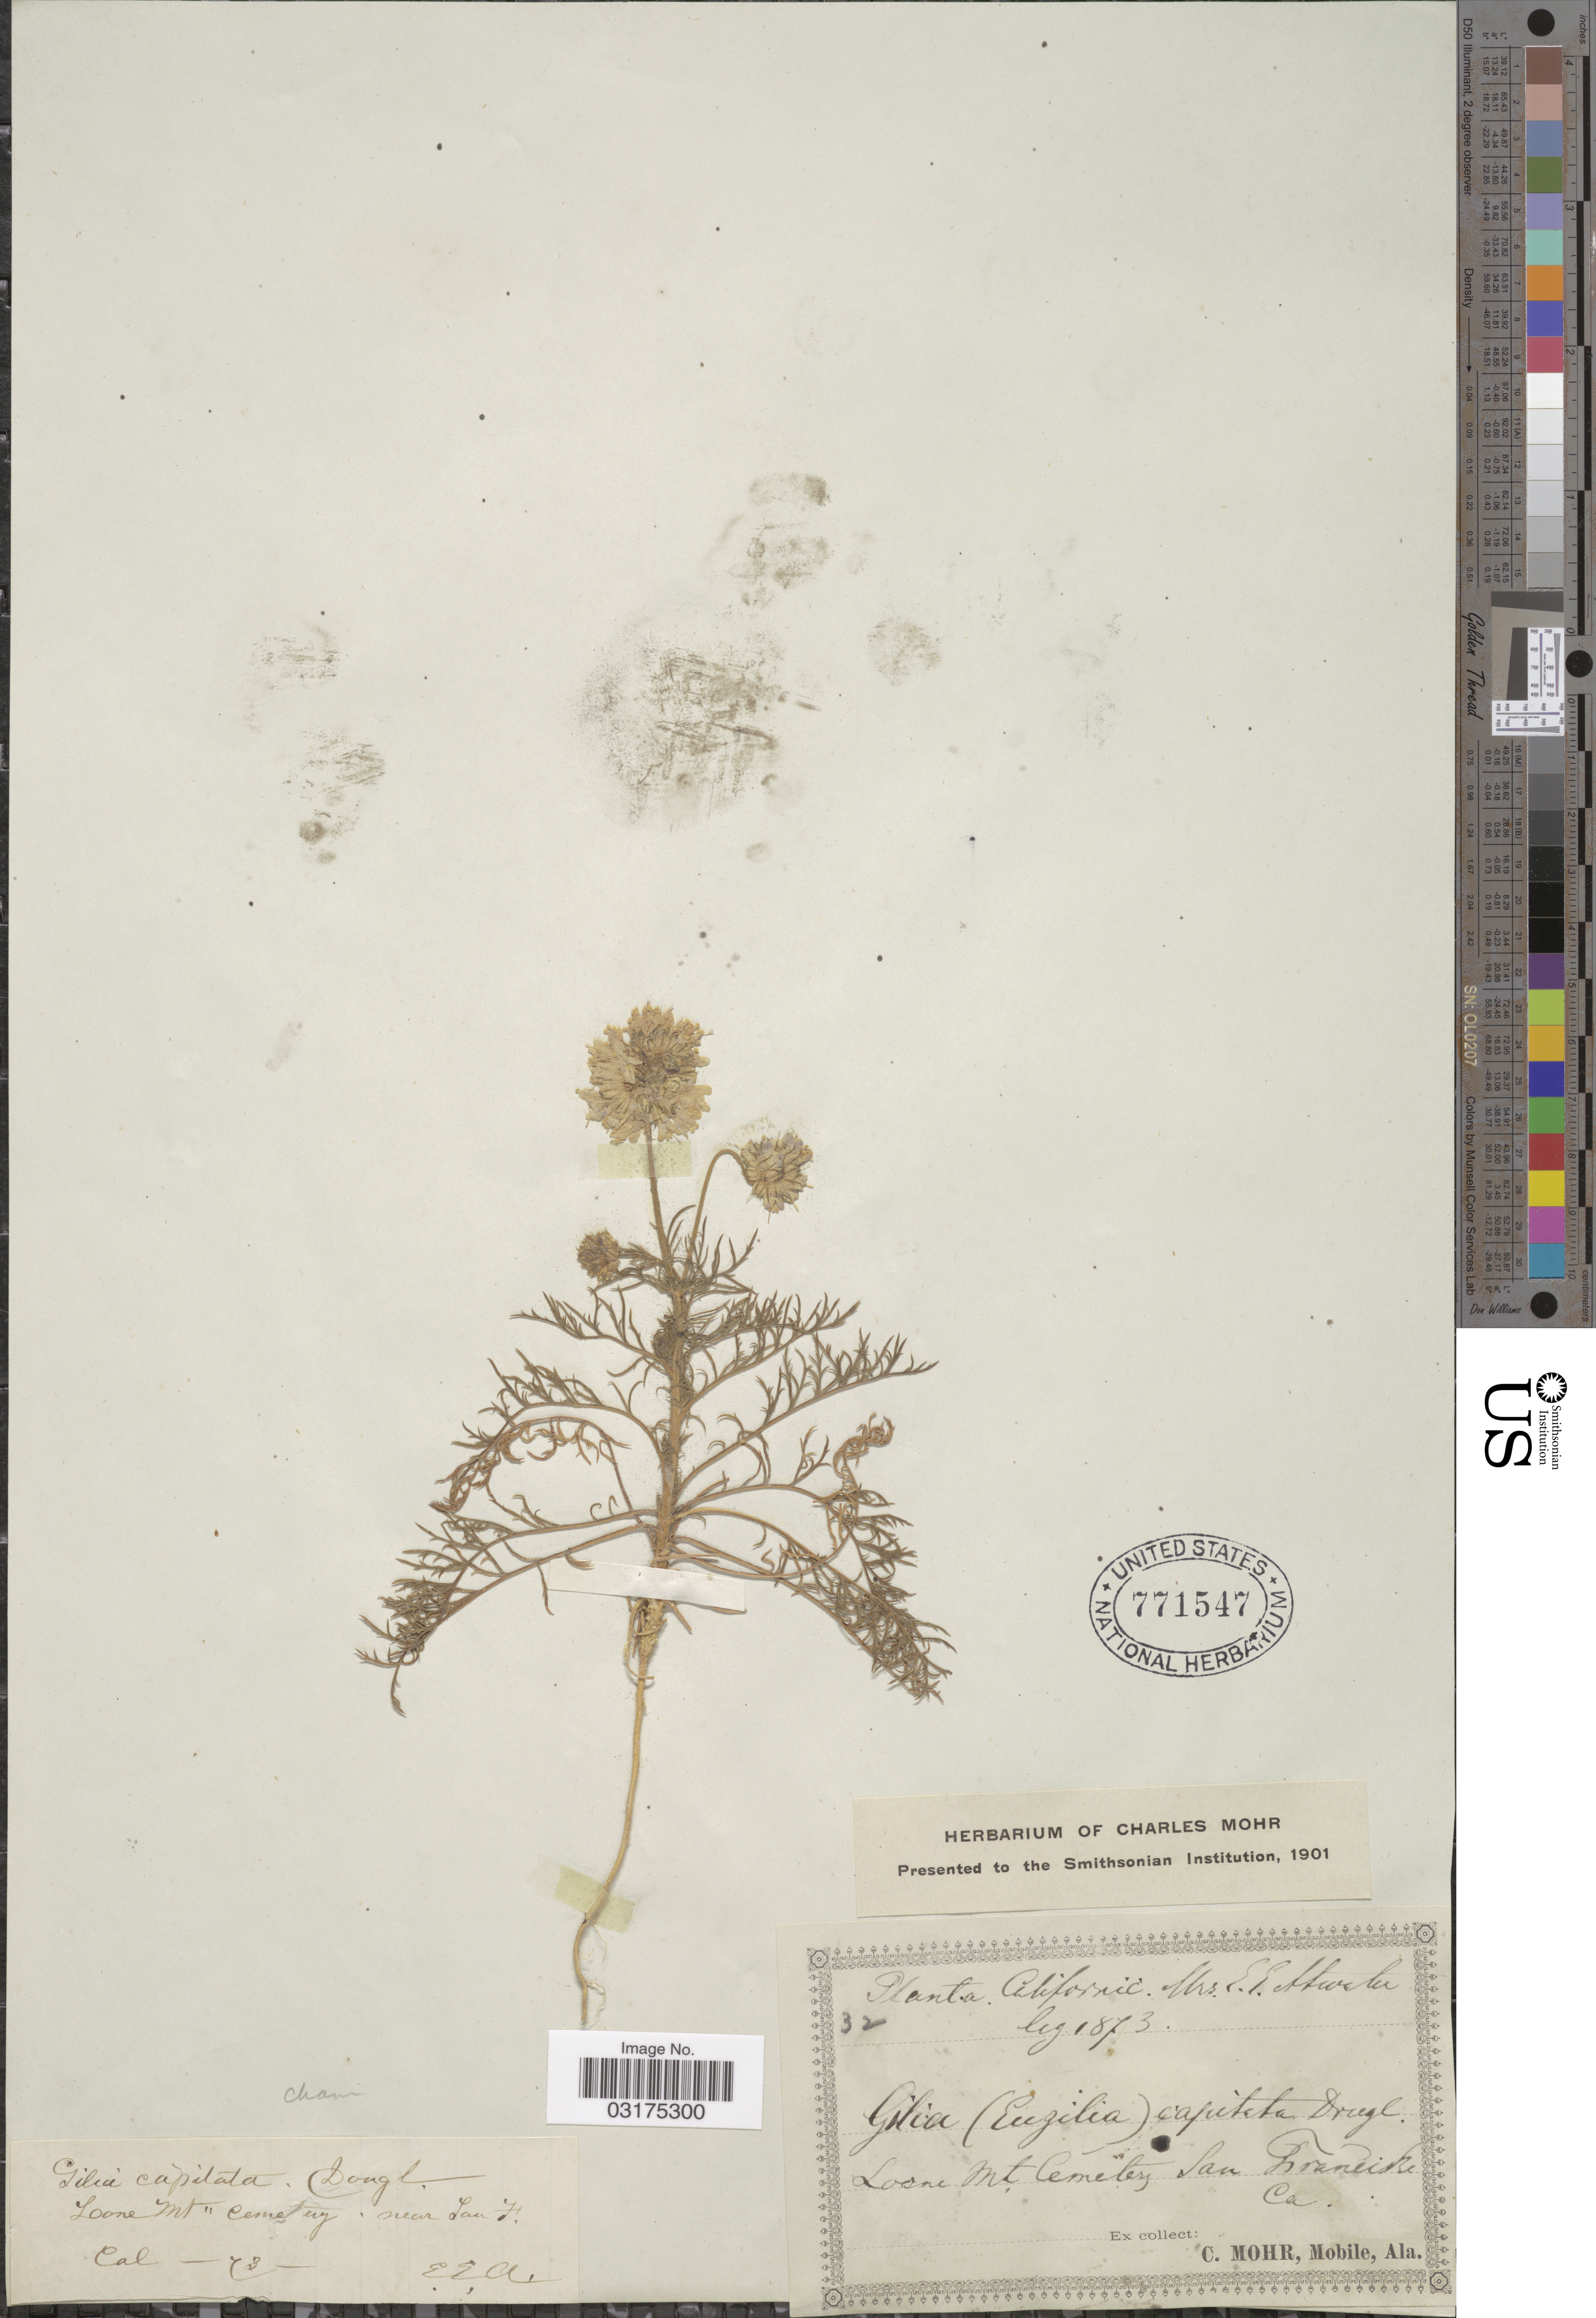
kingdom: Plantae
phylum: Tracheophyta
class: Magnoliopsida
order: Ericales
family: Polemoniaceae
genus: Gilia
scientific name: Gilia capitata subsp. chamissonis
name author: (Greene) V.E. Grant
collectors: Atwater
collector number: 32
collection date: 1873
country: United States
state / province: California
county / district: San Francisco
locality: Lone Mt Cemetery San Francisco.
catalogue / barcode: US 771547